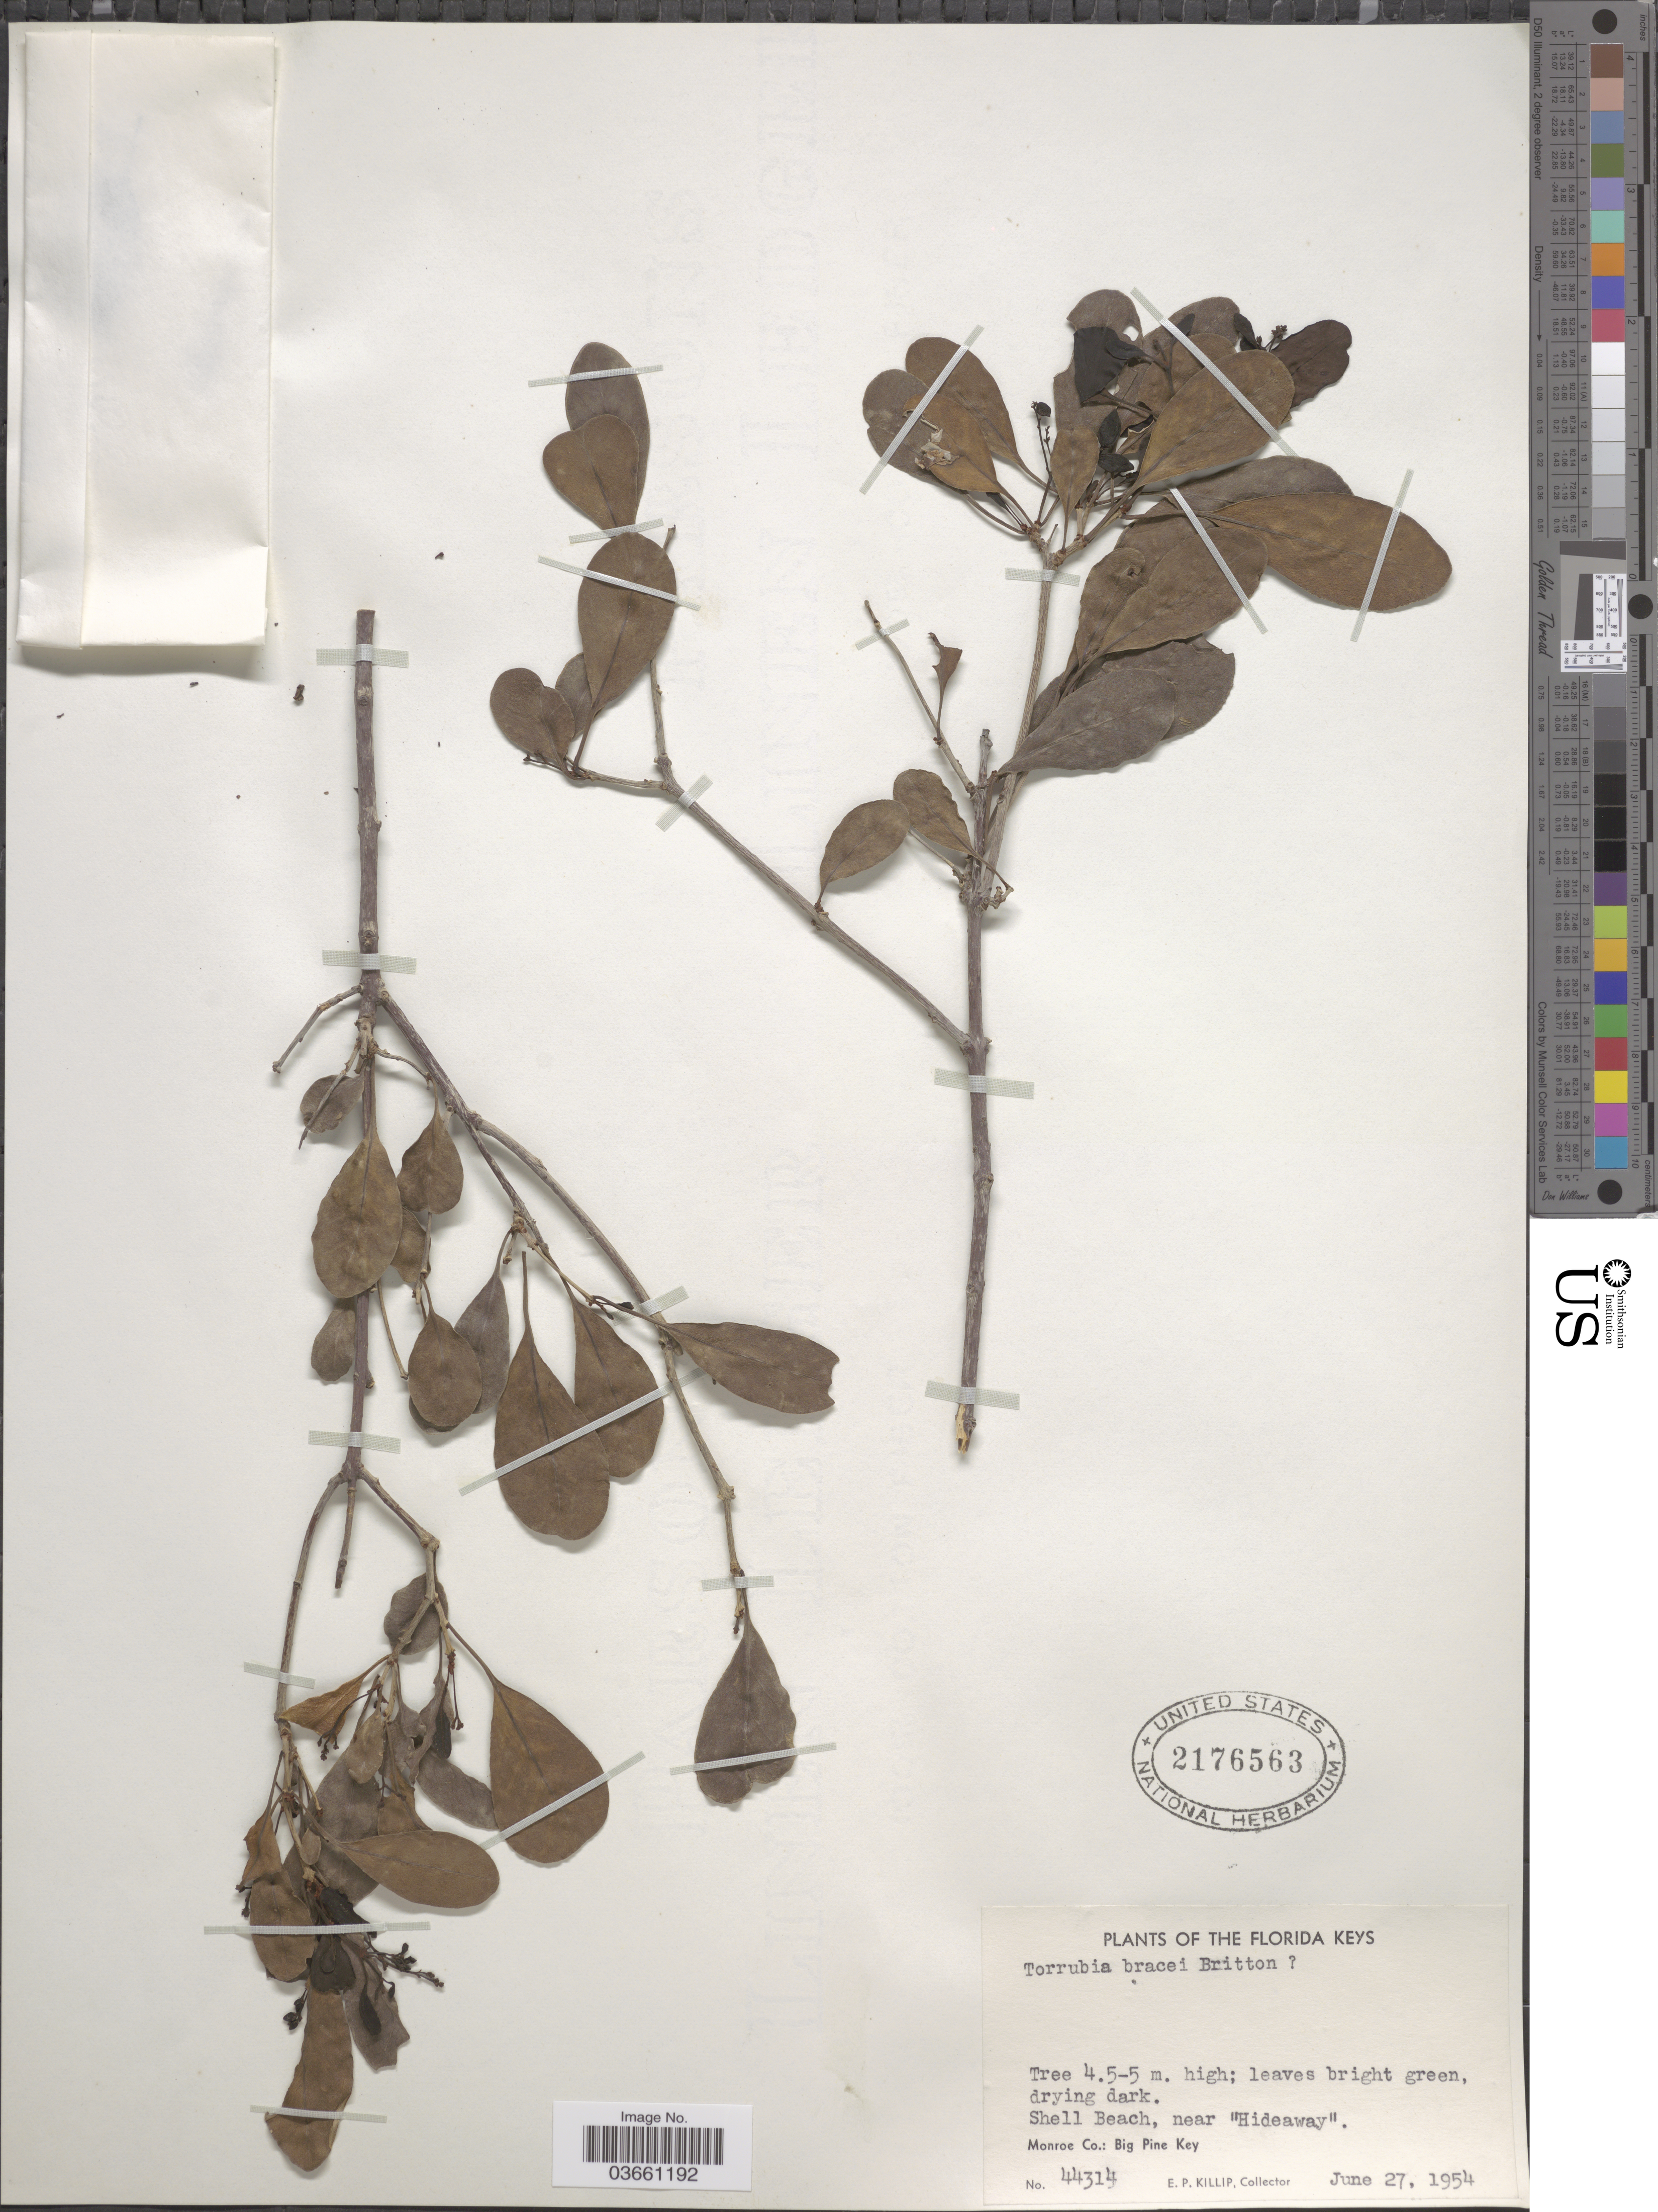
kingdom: Plantae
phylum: Tracheophyta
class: Magnoliopsida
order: Caryophyllales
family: Nyctaginaceae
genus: Guapira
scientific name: Guapira discolor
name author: (Spreng.) Little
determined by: Strong, Mark T., (BOT), Smithsonian Institution - National Museum of Natural History (UNITED STATES)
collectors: E. P. Killip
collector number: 44314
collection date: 1954-06-27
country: United States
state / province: Florida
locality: The Florida Keys. Shell Beach, near "Hideaway". Monroe Co.: Big Pine Key.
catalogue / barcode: US 2176563